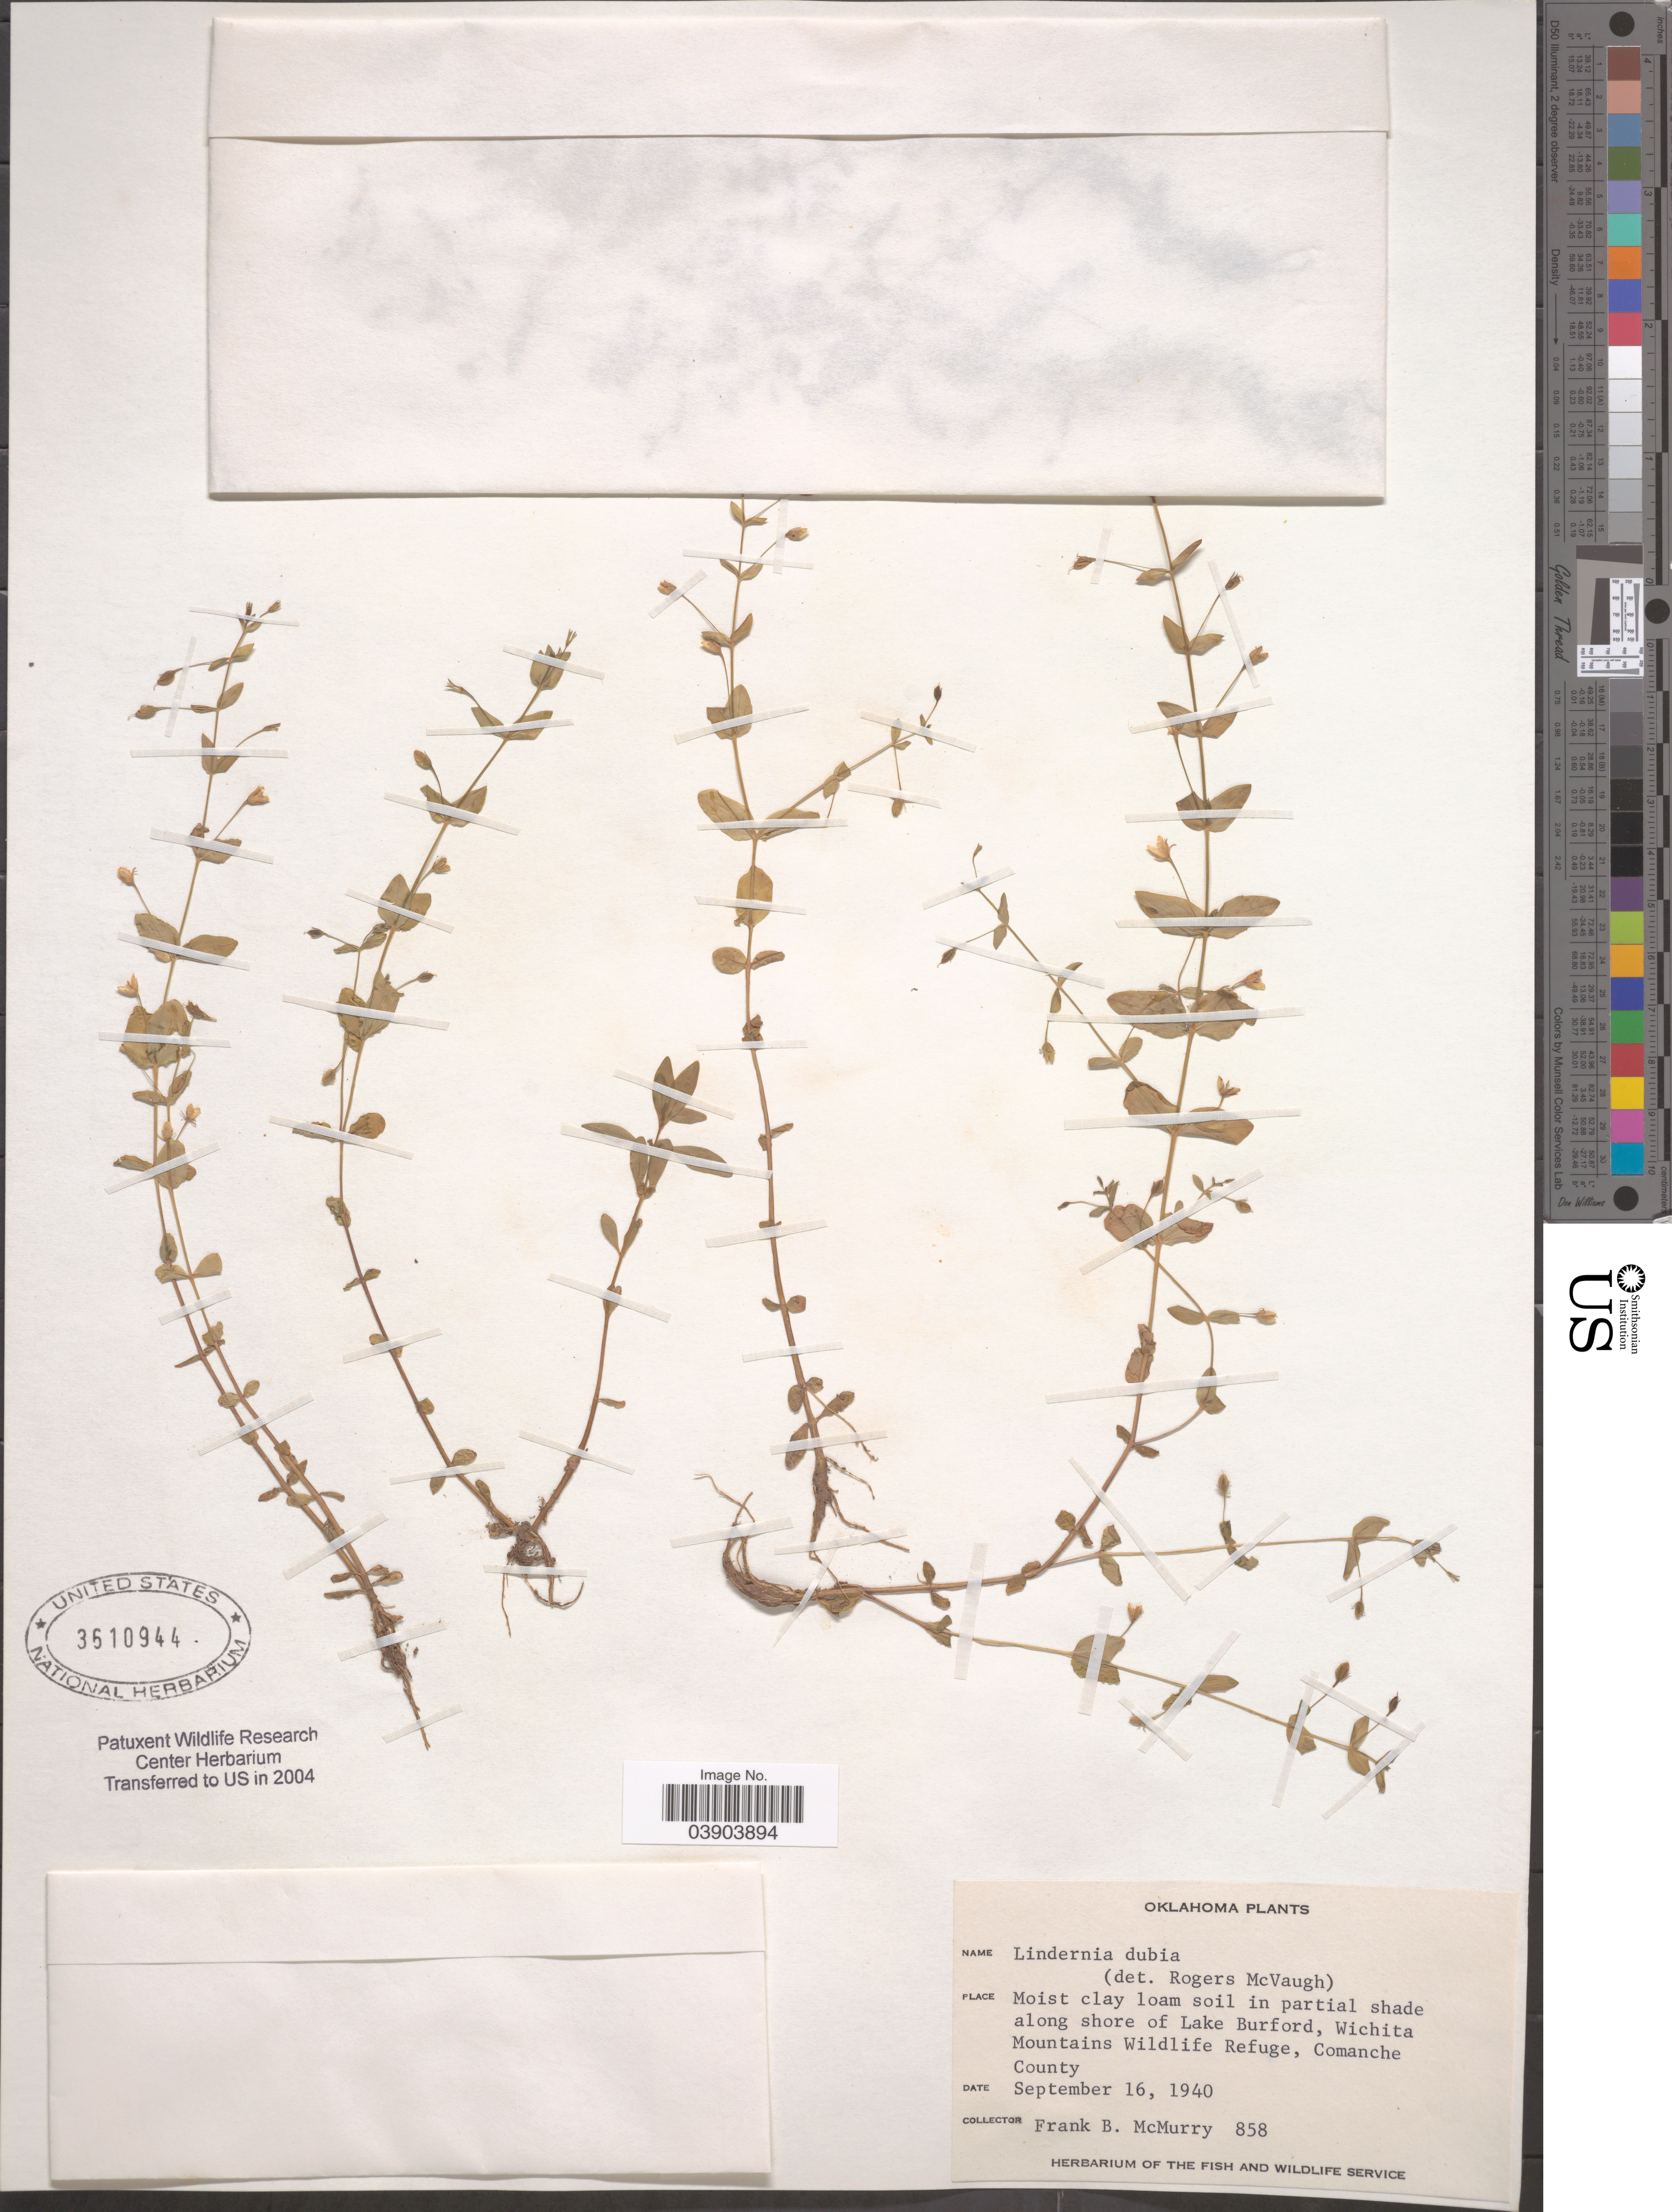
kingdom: Plantae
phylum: Tracheophyta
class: Magnoliopsida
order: Lamiales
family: Linderniaceae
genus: Lindernia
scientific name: Lindernia dubia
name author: (L.) Pennell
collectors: F. B. McMurry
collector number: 858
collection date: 1940-09-16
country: United States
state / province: Oklahoma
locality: Along shore of Lake Burford, Wichita Mountains Wildlife Refuge, Comanche County.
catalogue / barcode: US 3610944